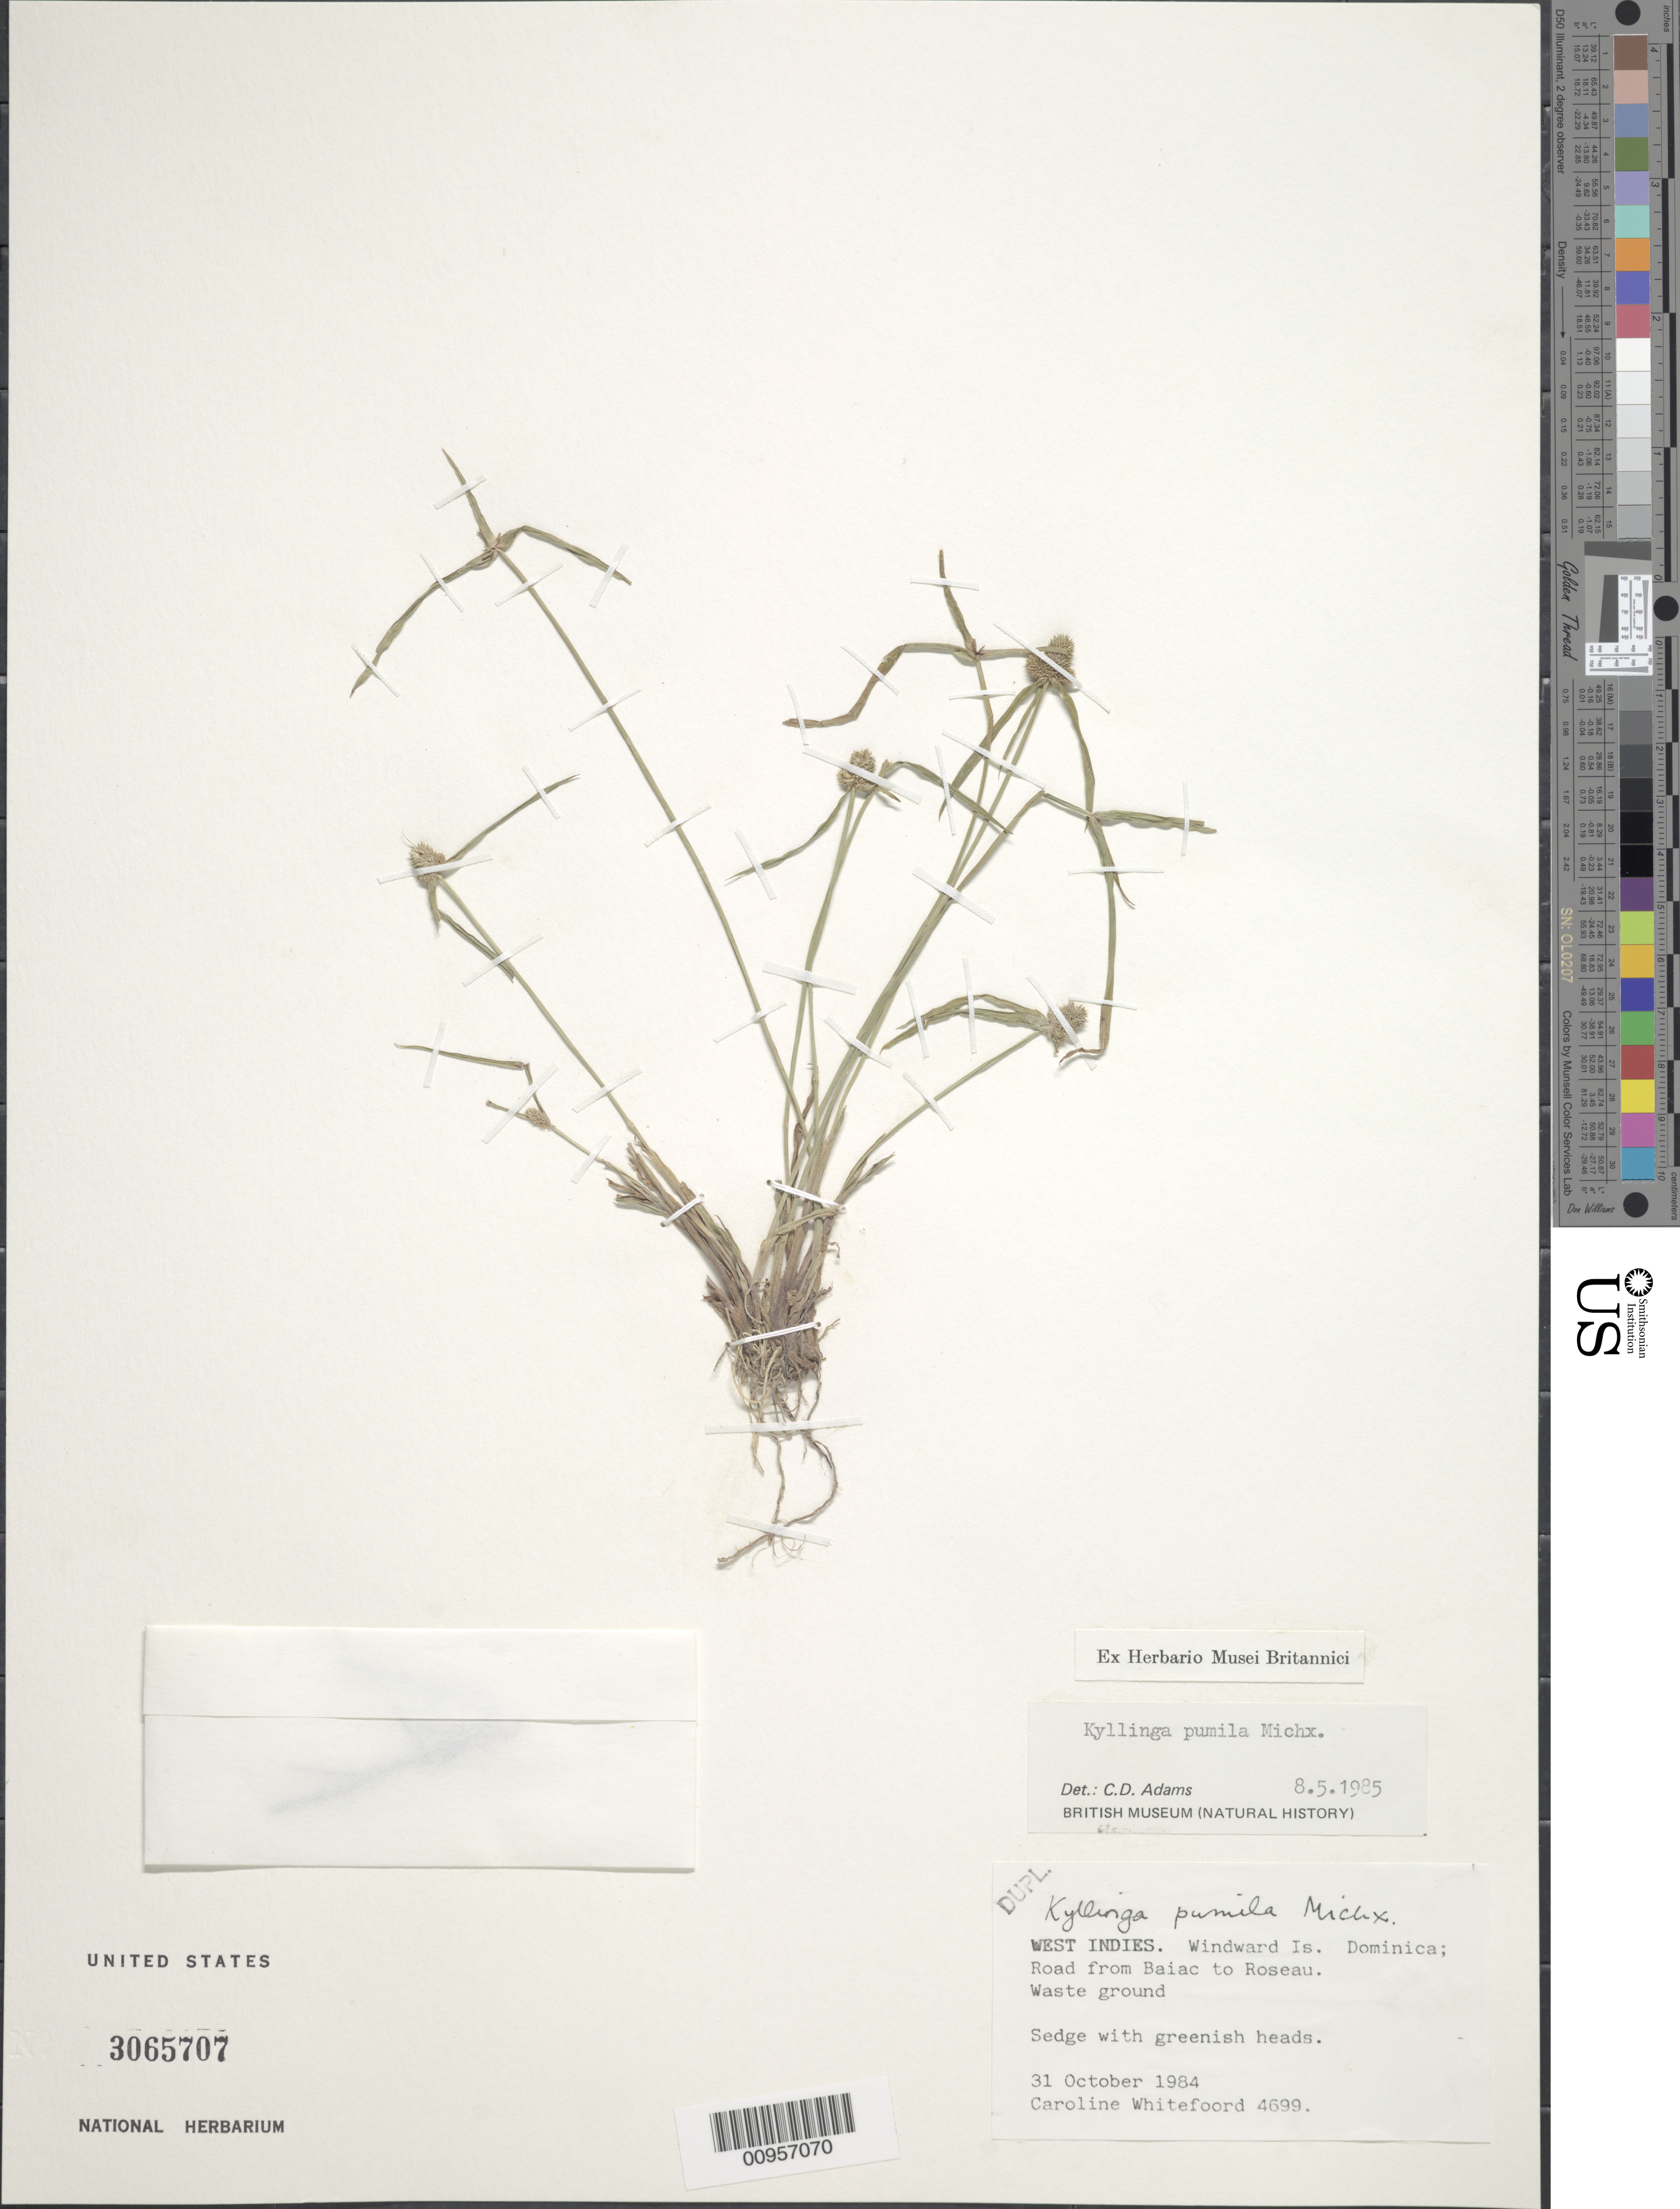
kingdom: Plantae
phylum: Tracheophyta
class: Liliopsida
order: Poales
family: Cyperaceae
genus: Cyperus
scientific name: Cyperus hortensis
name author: (Salzm. ex Steud.) Dorr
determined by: Strong, Mark T., (BOT), Smithsonian Institution - National Museum of Natural History (UNITED STATES)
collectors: C. Whitefoord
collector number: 4699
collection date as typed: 31 Oct 1984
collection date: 1984-10-31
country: Dominica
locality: Road from Baiac to Roseau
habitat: Waste ground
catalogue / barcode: US 3065707